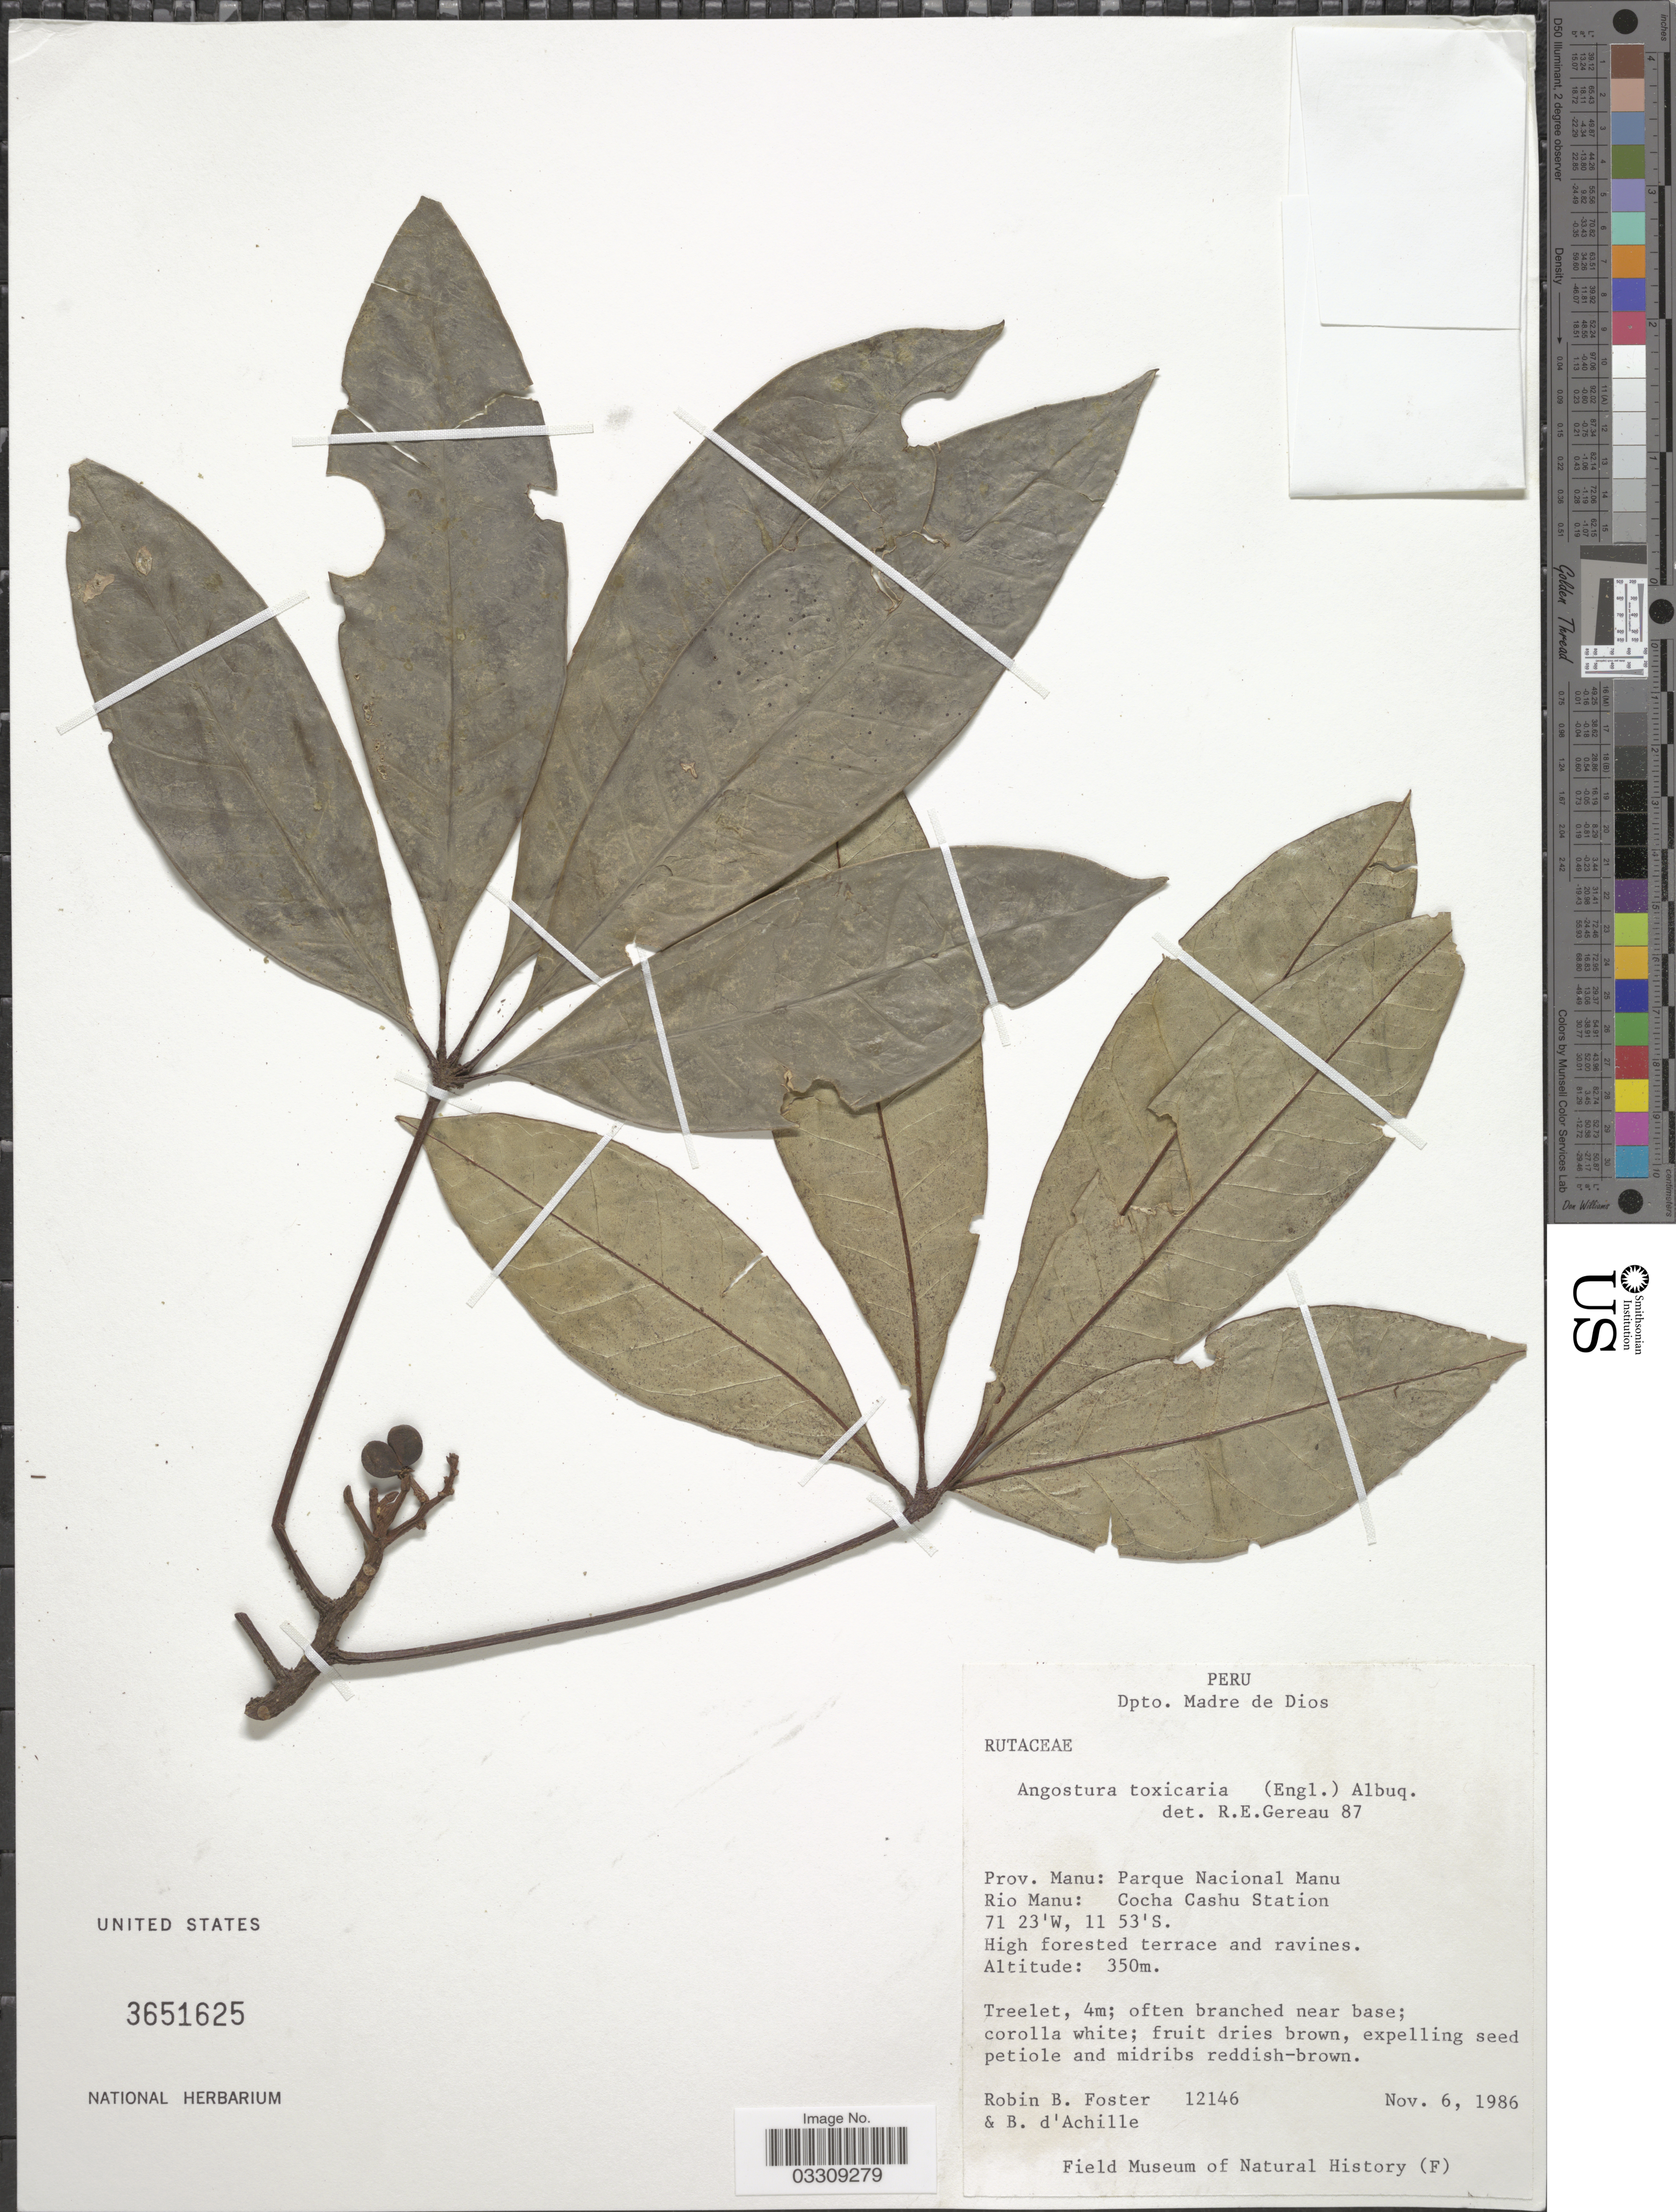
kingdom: Plantae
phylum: Tracheophyta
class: Magnoliopsida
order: Sapindales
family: Rutaceae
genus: Conchocarpus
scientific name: Conchocarpus transitionalis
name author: (Rizzini) Kallunki & Pirani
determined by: Londoño-Echeverri, Y.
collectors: R. B. Foster & B. d'Achille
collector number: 12146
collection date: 1986-11-06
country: Peru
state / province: Madre de Dios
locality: Dpto. Madre de Dios. Prov. Manu: Parque Nacional Manu. Rio Manu: Cocha Cashu Station.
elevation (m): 350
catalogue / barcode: US 3651625